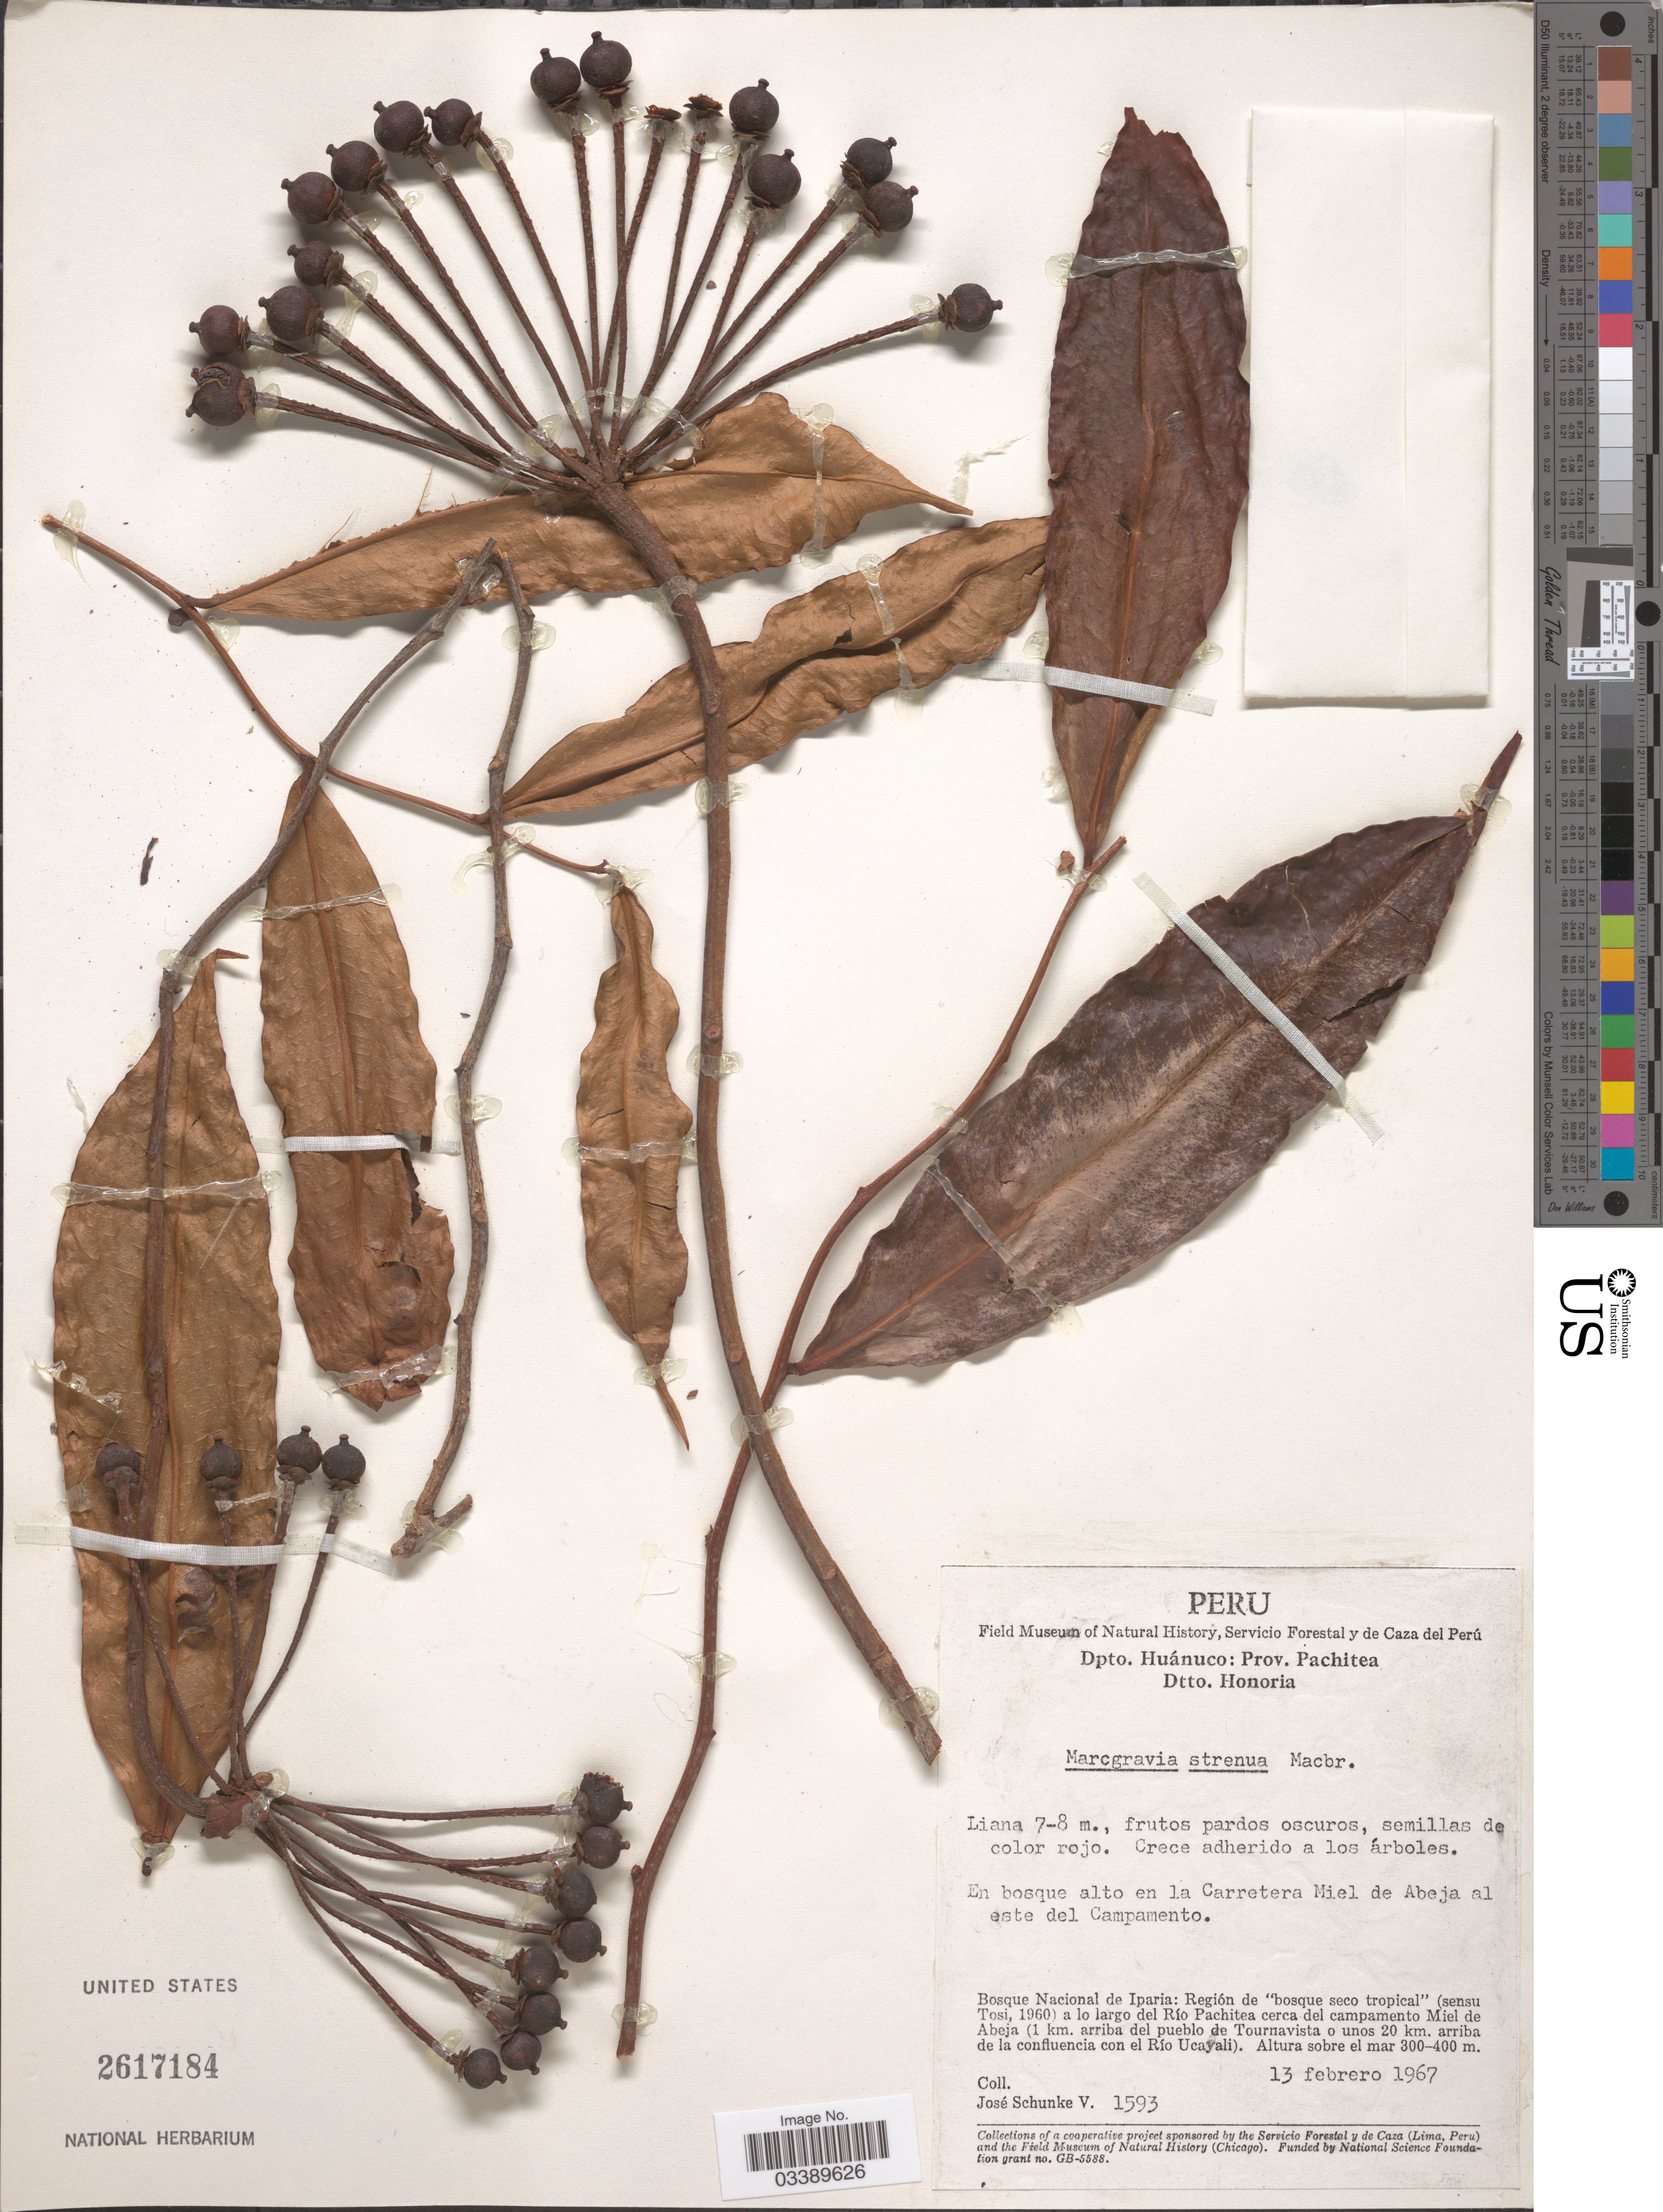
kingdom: Plantae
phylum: Tracheophyta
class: Magnoliopsida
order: Ericales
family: Marcgraviaceae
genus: Marcgravia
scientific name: Marcgravia strenua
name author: J.F. Macbr.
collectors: J. Schunke Vigo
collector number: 1593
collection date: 1967-02-13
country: Peru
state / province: Huánuco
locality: Dpto. Huánuco: Prov. Pachitea. Dtto. Honoria. En bosque alto en la Carretera Miel de Abeja al este del Campamento. Bosque Nacional de Iparia: Región de "bosque seco tropical" (sensu Tosi, 1960) a lo largo del Río Pachitea cerca del campamento Miel de Abeja (1 km. arriba del pueblo de Tournavista o unos 20 km. arriba de la confluencia con el Río Ucayali).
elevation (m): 300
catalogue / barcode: US 2617184